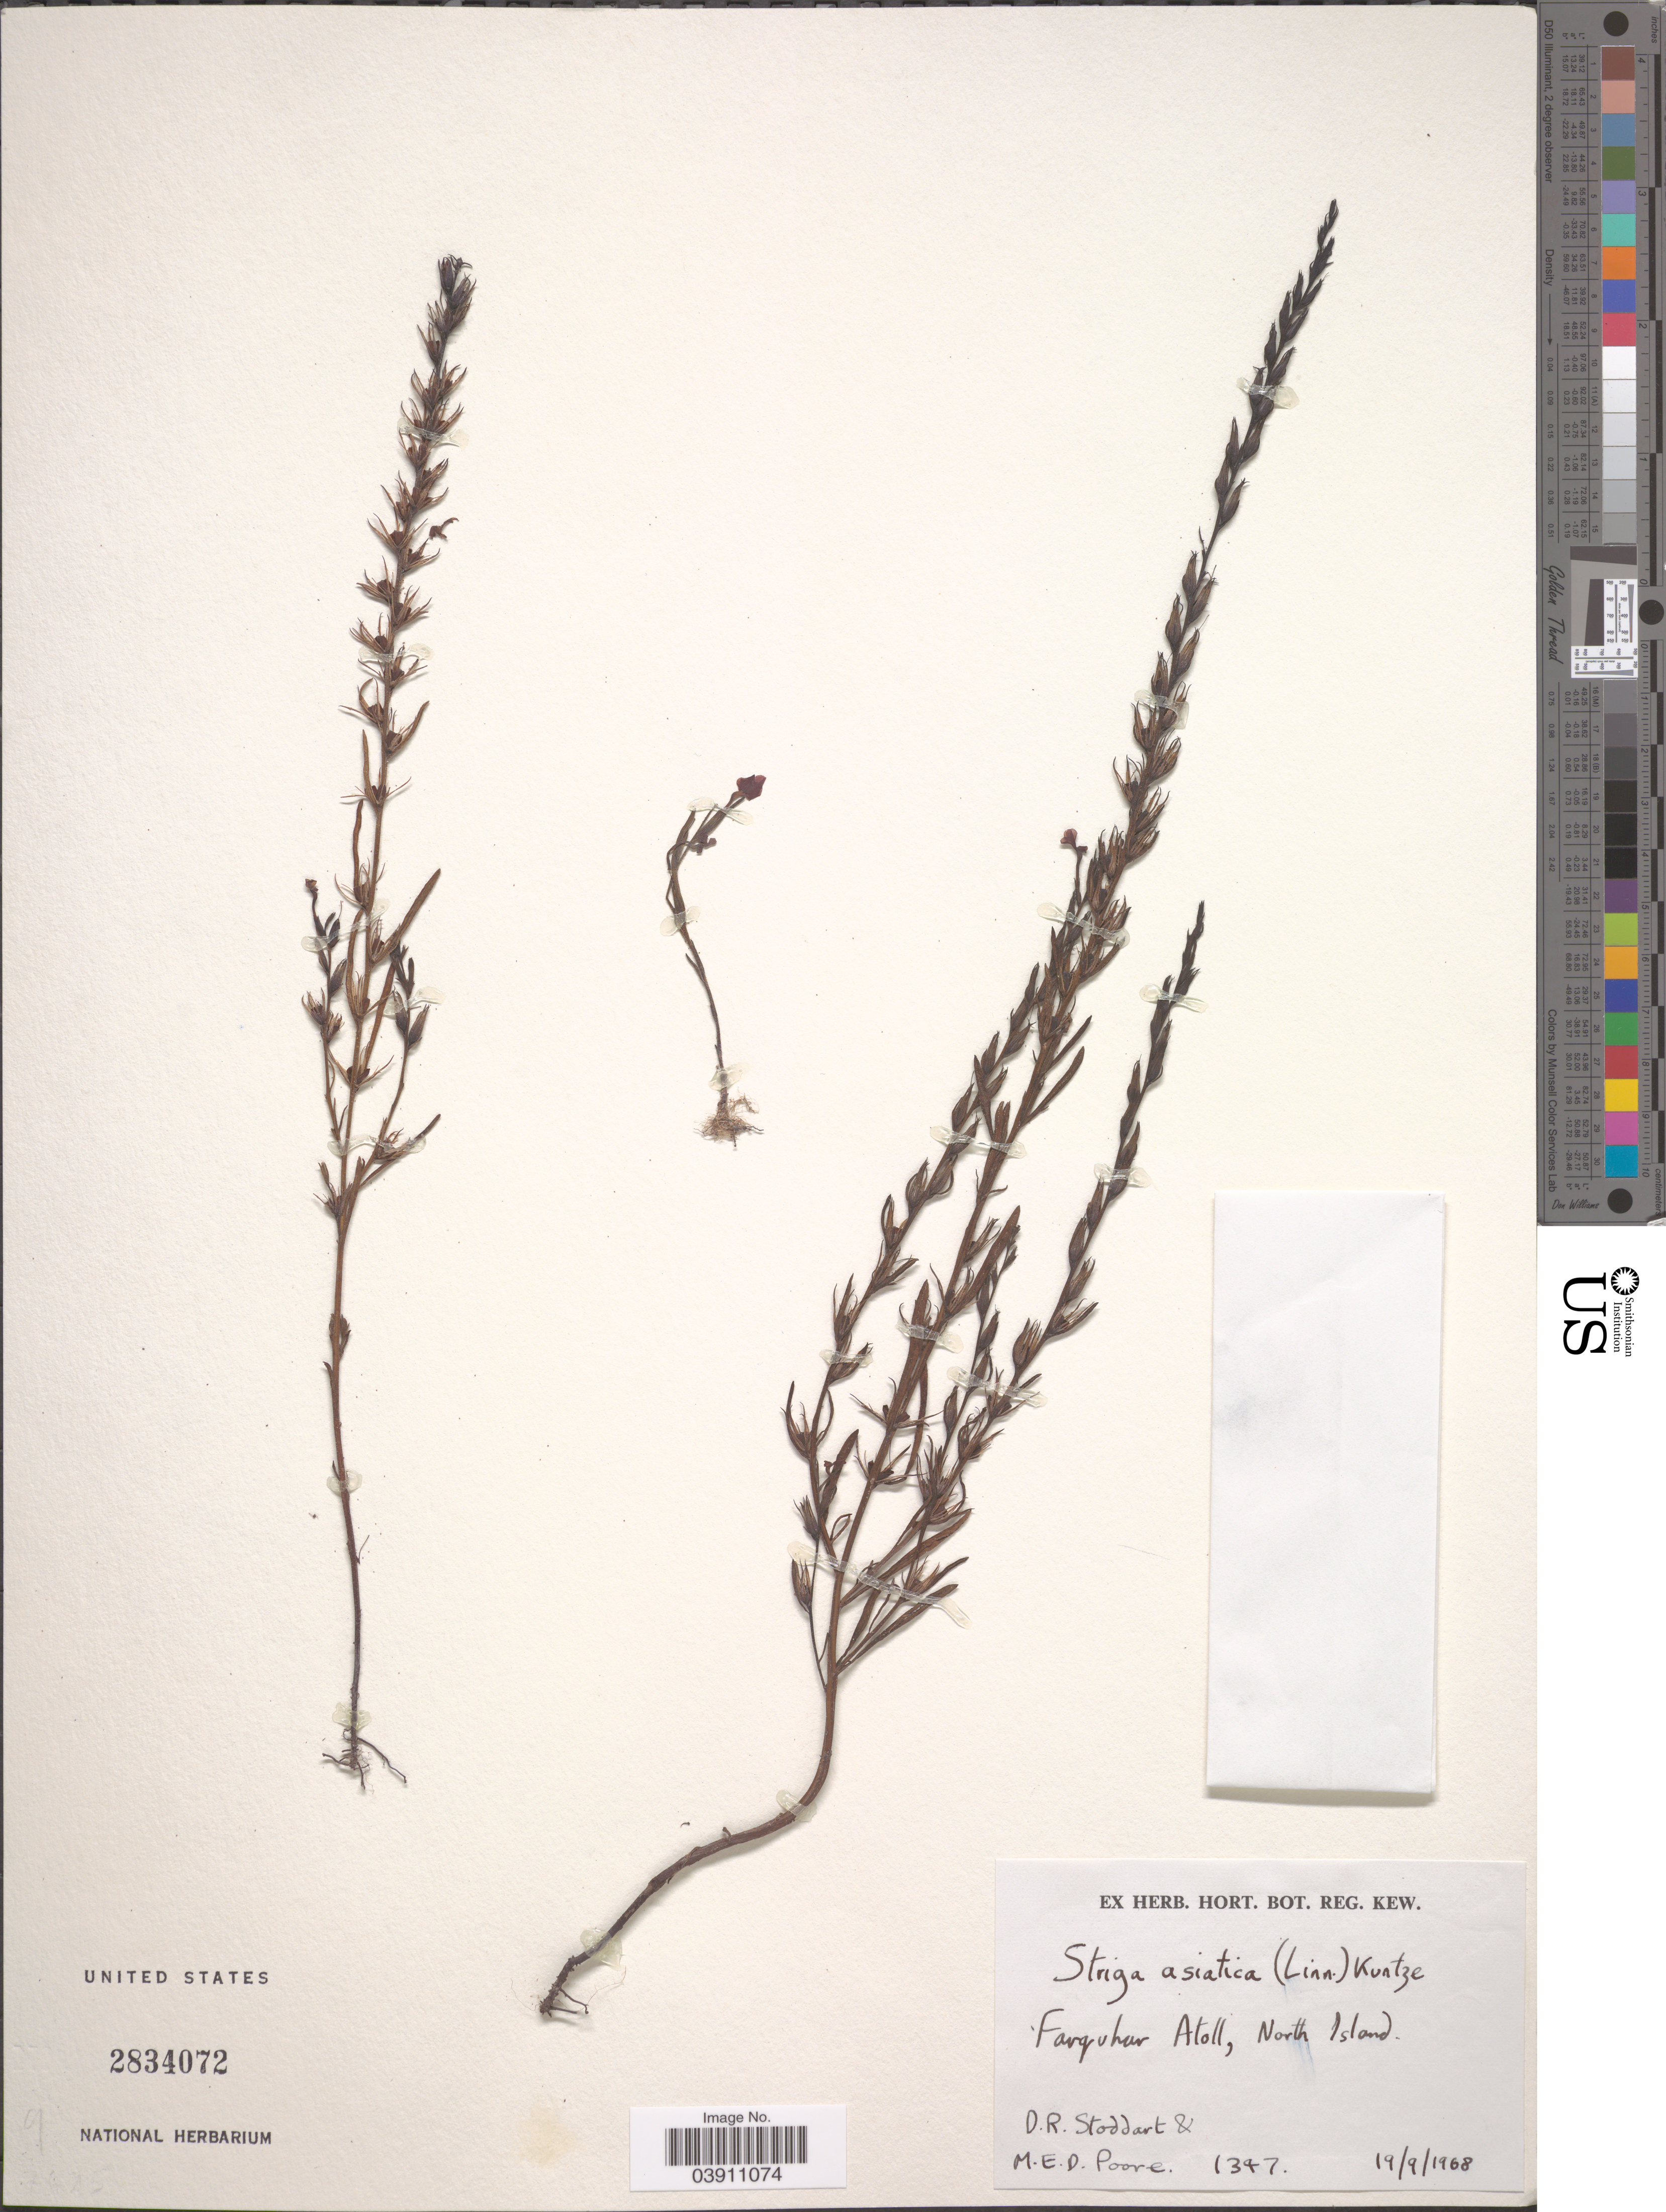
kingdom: Plantae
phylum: Tracheophyta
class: Magnoliopsida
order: Lamiales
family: Orobanchaceae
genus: Striga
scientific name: Striga asiatica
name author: (L.) Kuntze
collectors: D. R. Stoddart & M. E. D. Poore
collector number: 1347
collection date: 1968-09-19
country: Seychelles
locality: Farquhar Atoll, North Island.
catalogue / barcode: US 2834072